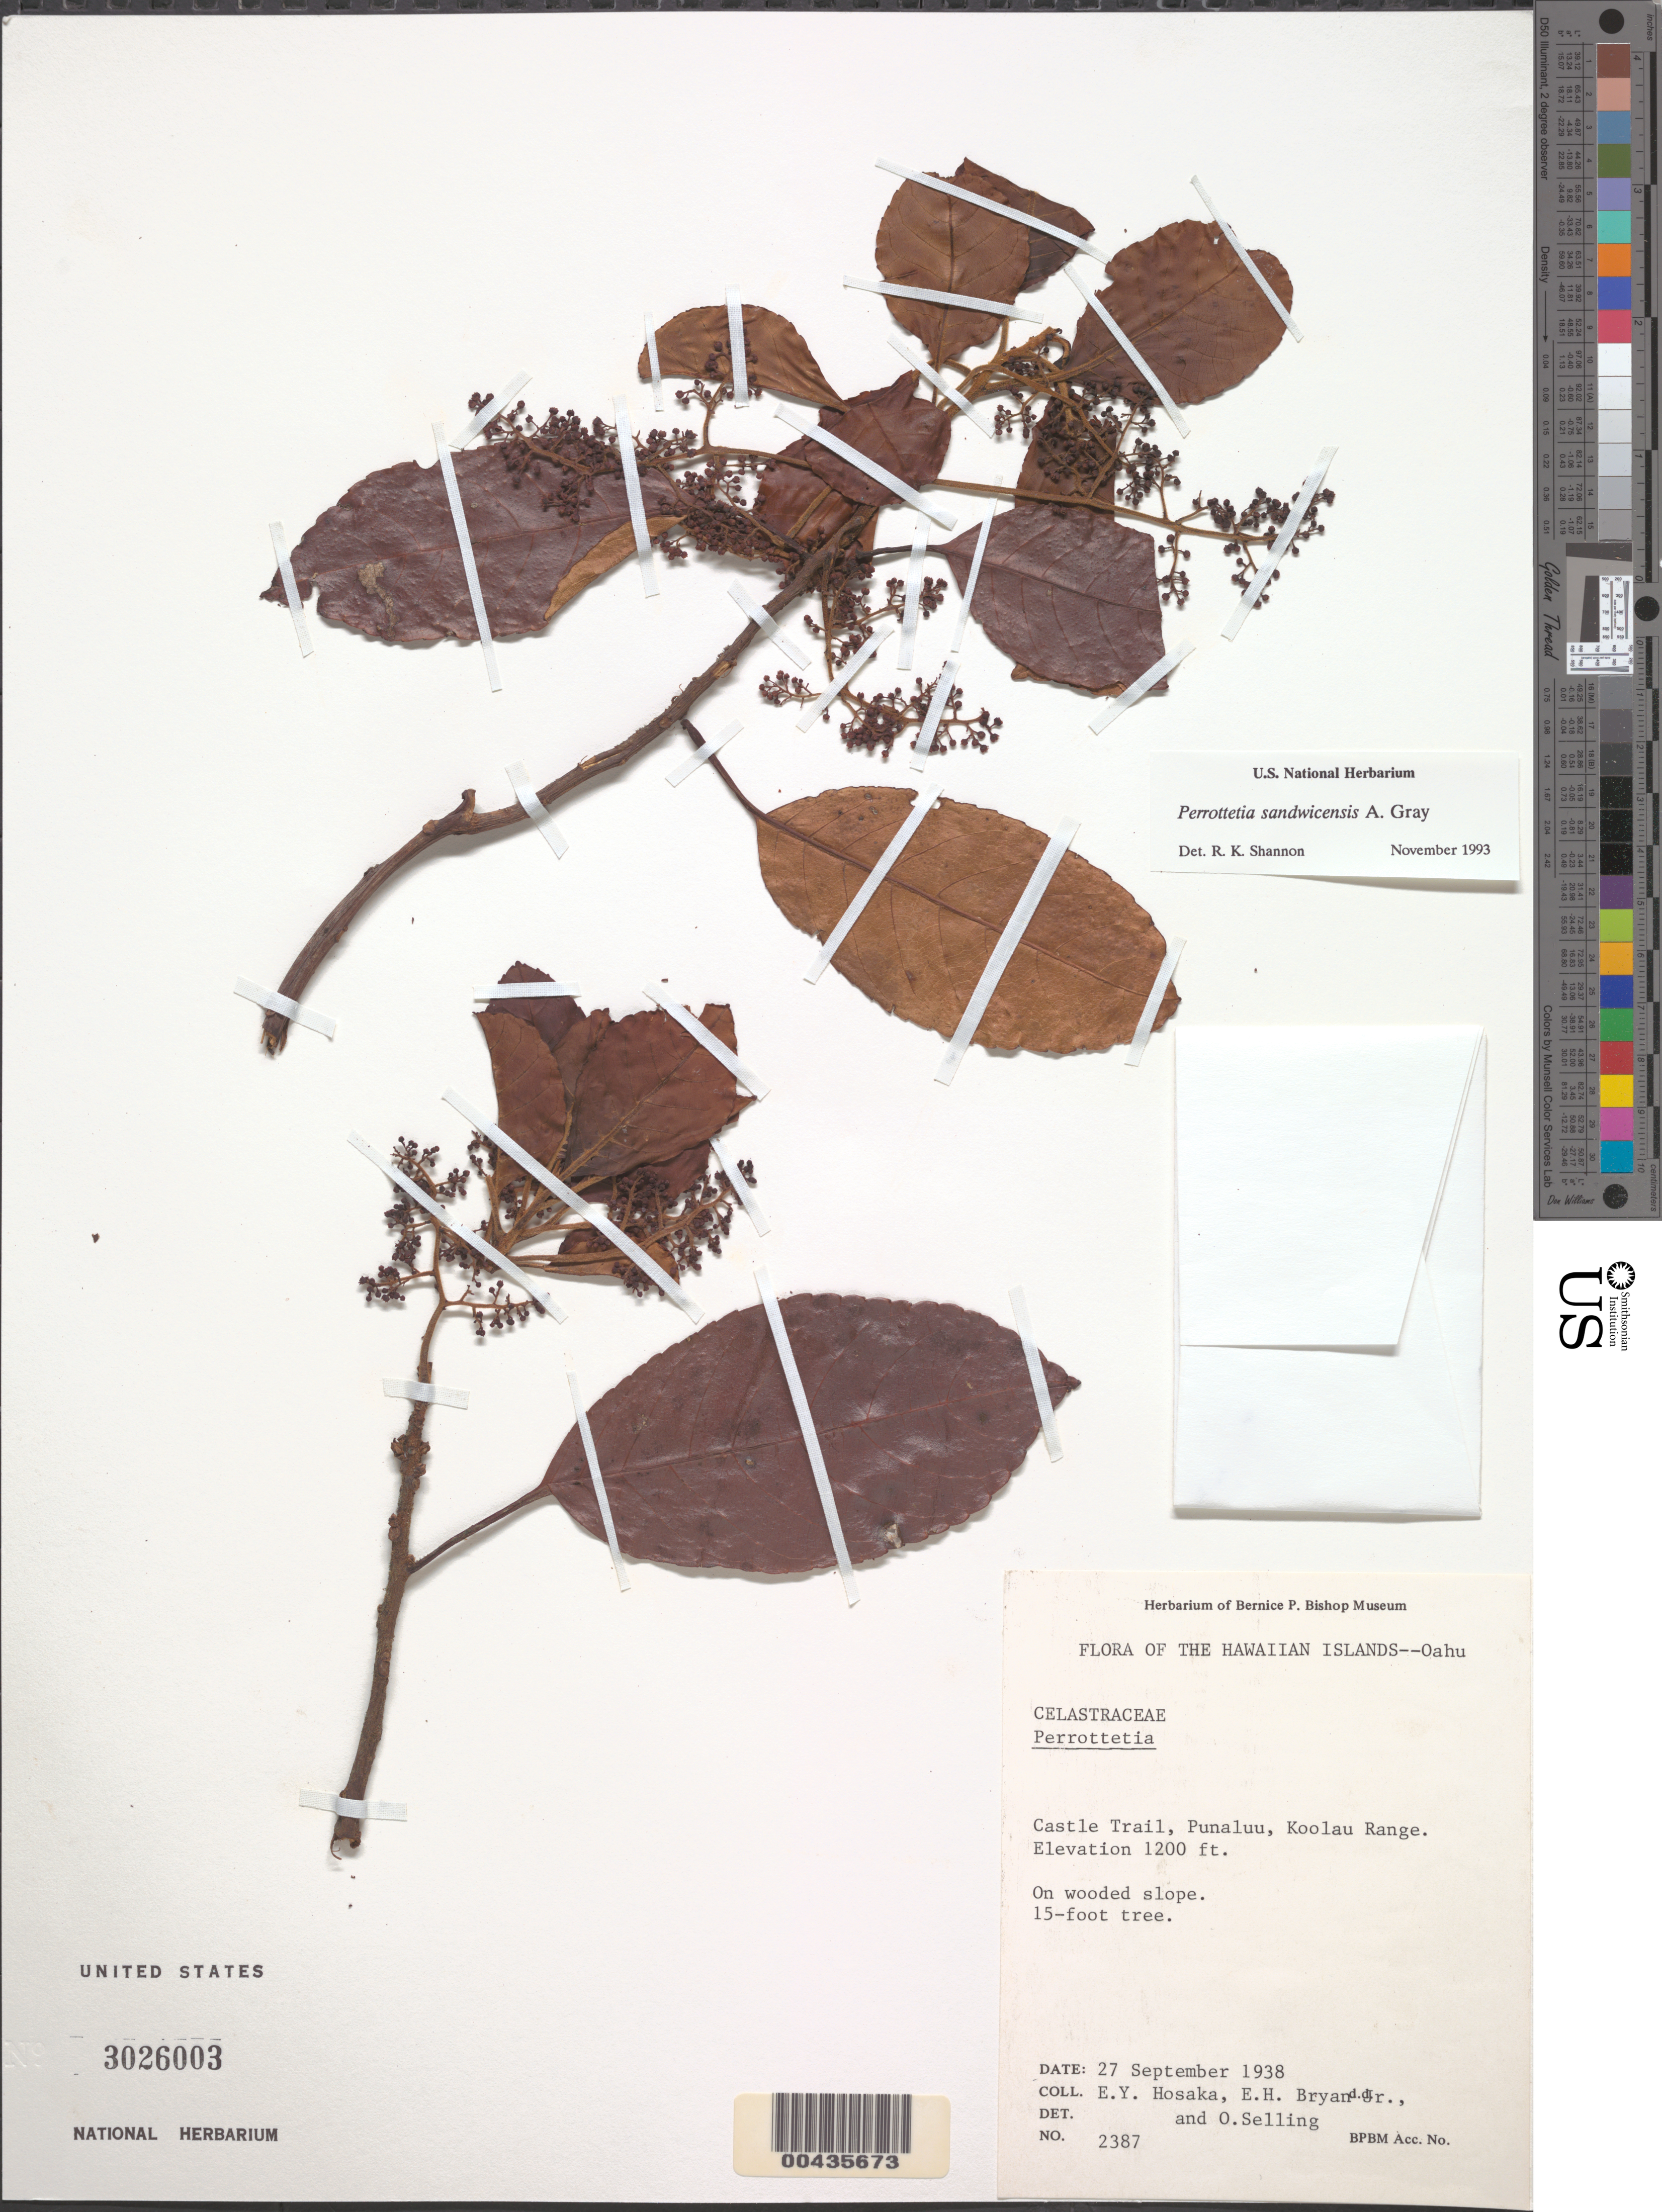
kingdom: Plantae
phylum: Tracheophyta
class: Magnoliopsida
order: Huerteales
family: Dipentodontaceae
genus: Perrottetia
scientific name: Perrottetia sandwicensis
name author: A. Gray in Wilkes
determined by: Shannon, R. K., (UNITED STATES)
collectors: E. Y. Hosaka, E. Bryan Jr. & O. Selling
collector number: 2387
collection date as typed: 27 Sep 1938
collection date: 1938-09-27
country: United States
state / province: Hawaii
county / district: Honolulu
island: Oahu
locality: Castle Trail, Punaluu, Koolau Range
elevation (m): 366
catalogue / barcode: US 3026003